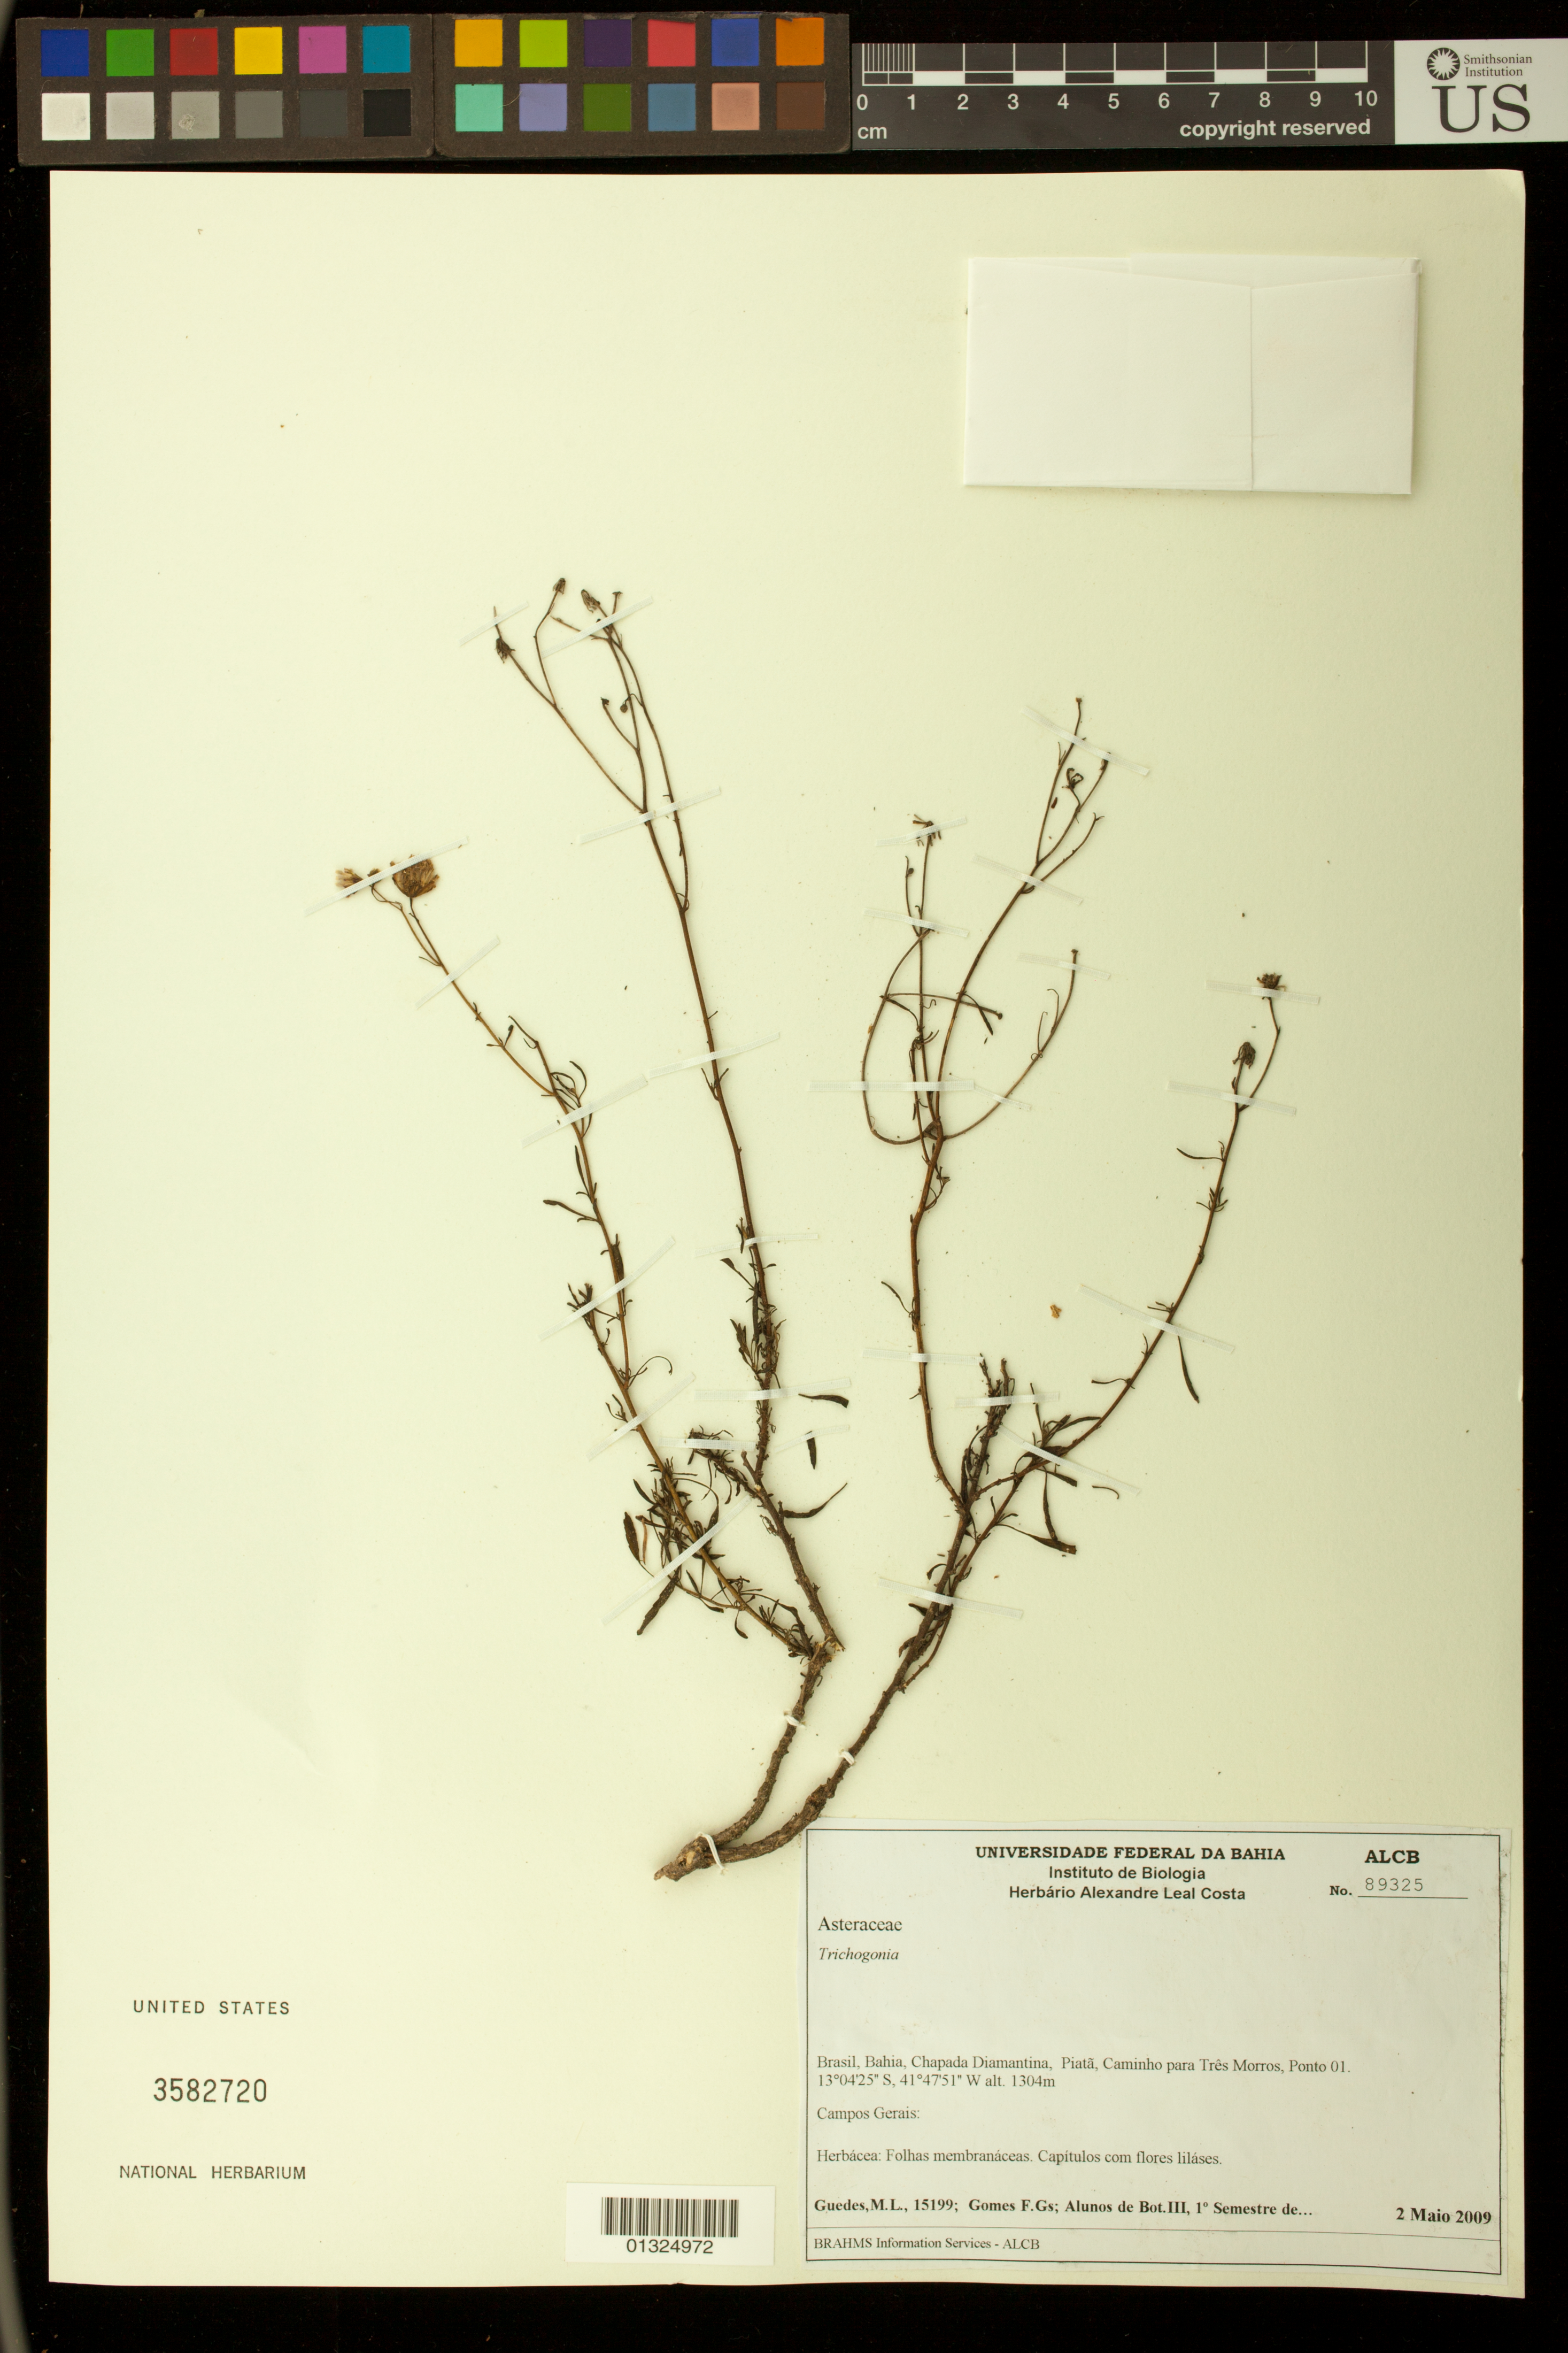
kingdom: Plantae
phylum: Tracheophyta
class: Magnoliopsida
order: Asterales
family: Asteraceae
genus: Trichogonia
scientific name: Trichogonia sp.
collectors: M. L. Guedes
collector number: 15199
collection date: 2009-05-02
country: Brazil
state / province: Bahia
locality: Chapada Diamantina, Piata, Caminho para os Tres Morros. Ponto 1.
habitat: campos gerais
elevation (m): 1304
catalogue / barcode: US 3582720